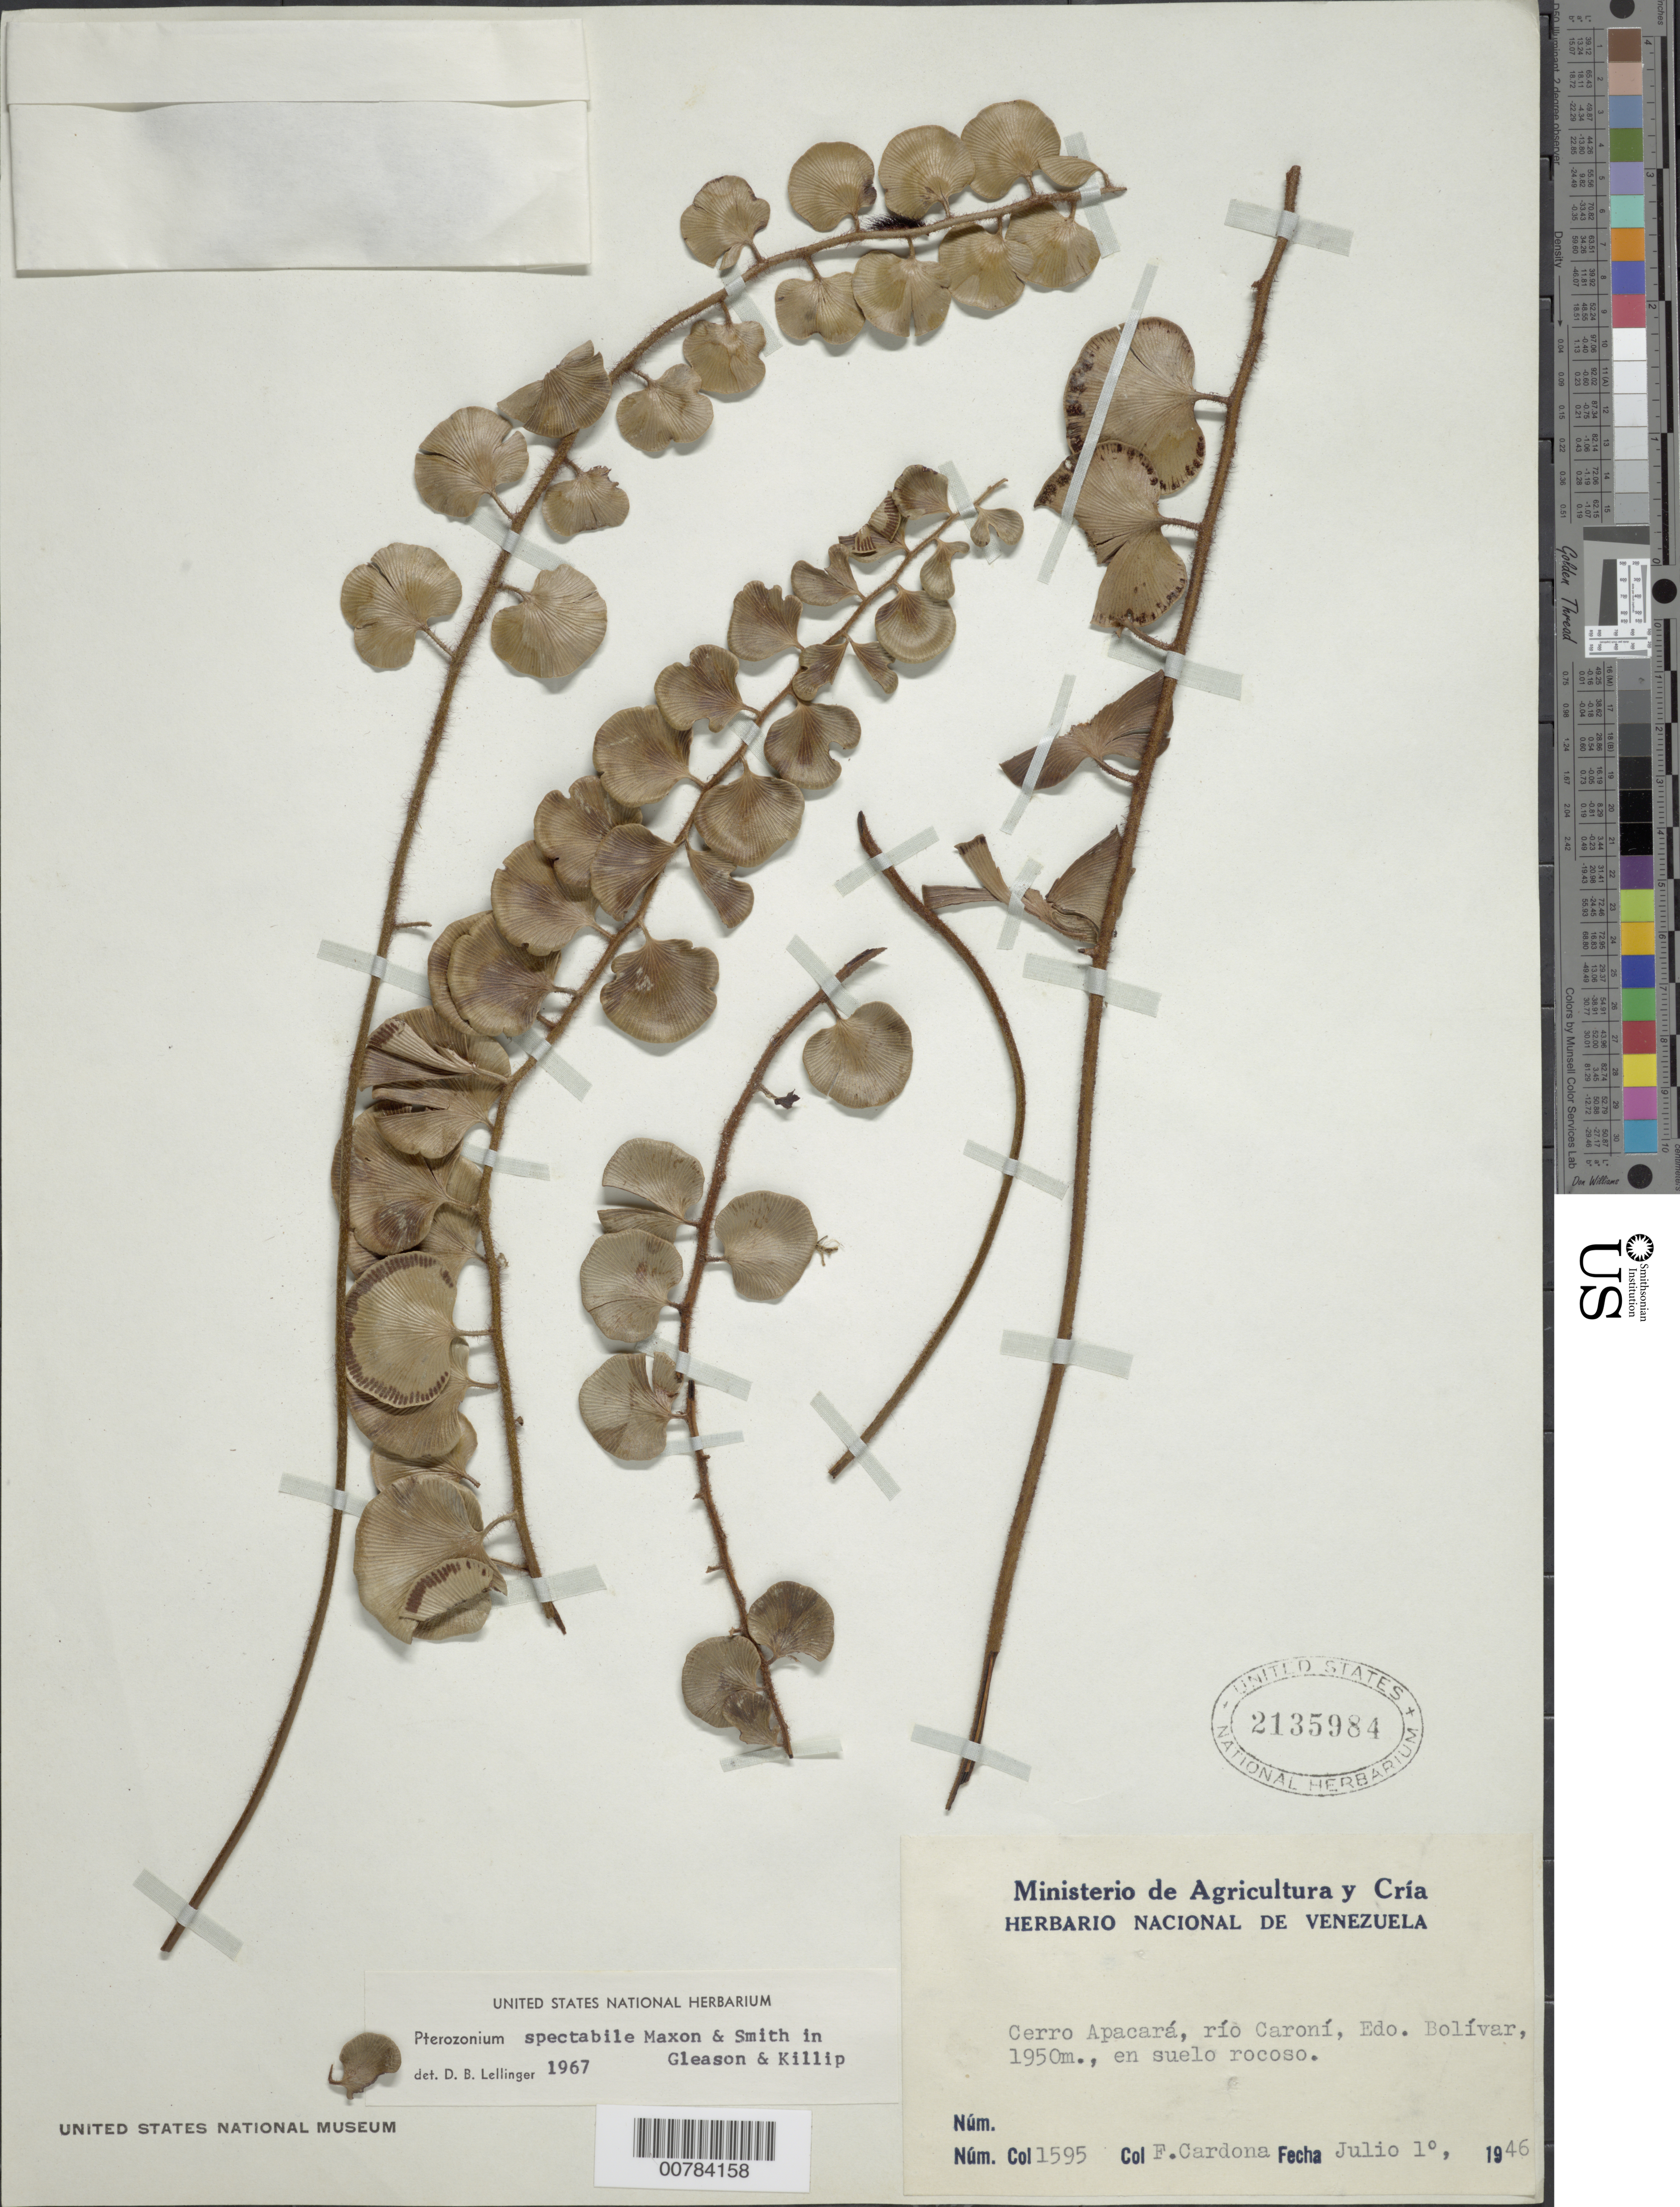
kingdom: Plantae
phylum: Tracheophyta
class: Polypodiopsida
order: Polypodiales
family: Pteridaceae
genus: Pterozonium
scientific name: Pterozonium spectabile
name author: Maxon & A.C. Sm.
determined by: Lellinger, David B., (BOT), Smithsonian Institution - National Museum of Natural History (UNITED STATES)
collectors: M. Cárdenas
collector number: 1595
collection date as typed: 1-Jul-46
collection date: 1946-07-01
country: Venezuela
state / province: Bolívar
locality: Cerro Apacará, Río Caroní, Guayana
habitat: Suelo rocoso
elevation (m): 1950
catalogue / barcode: US 2135984